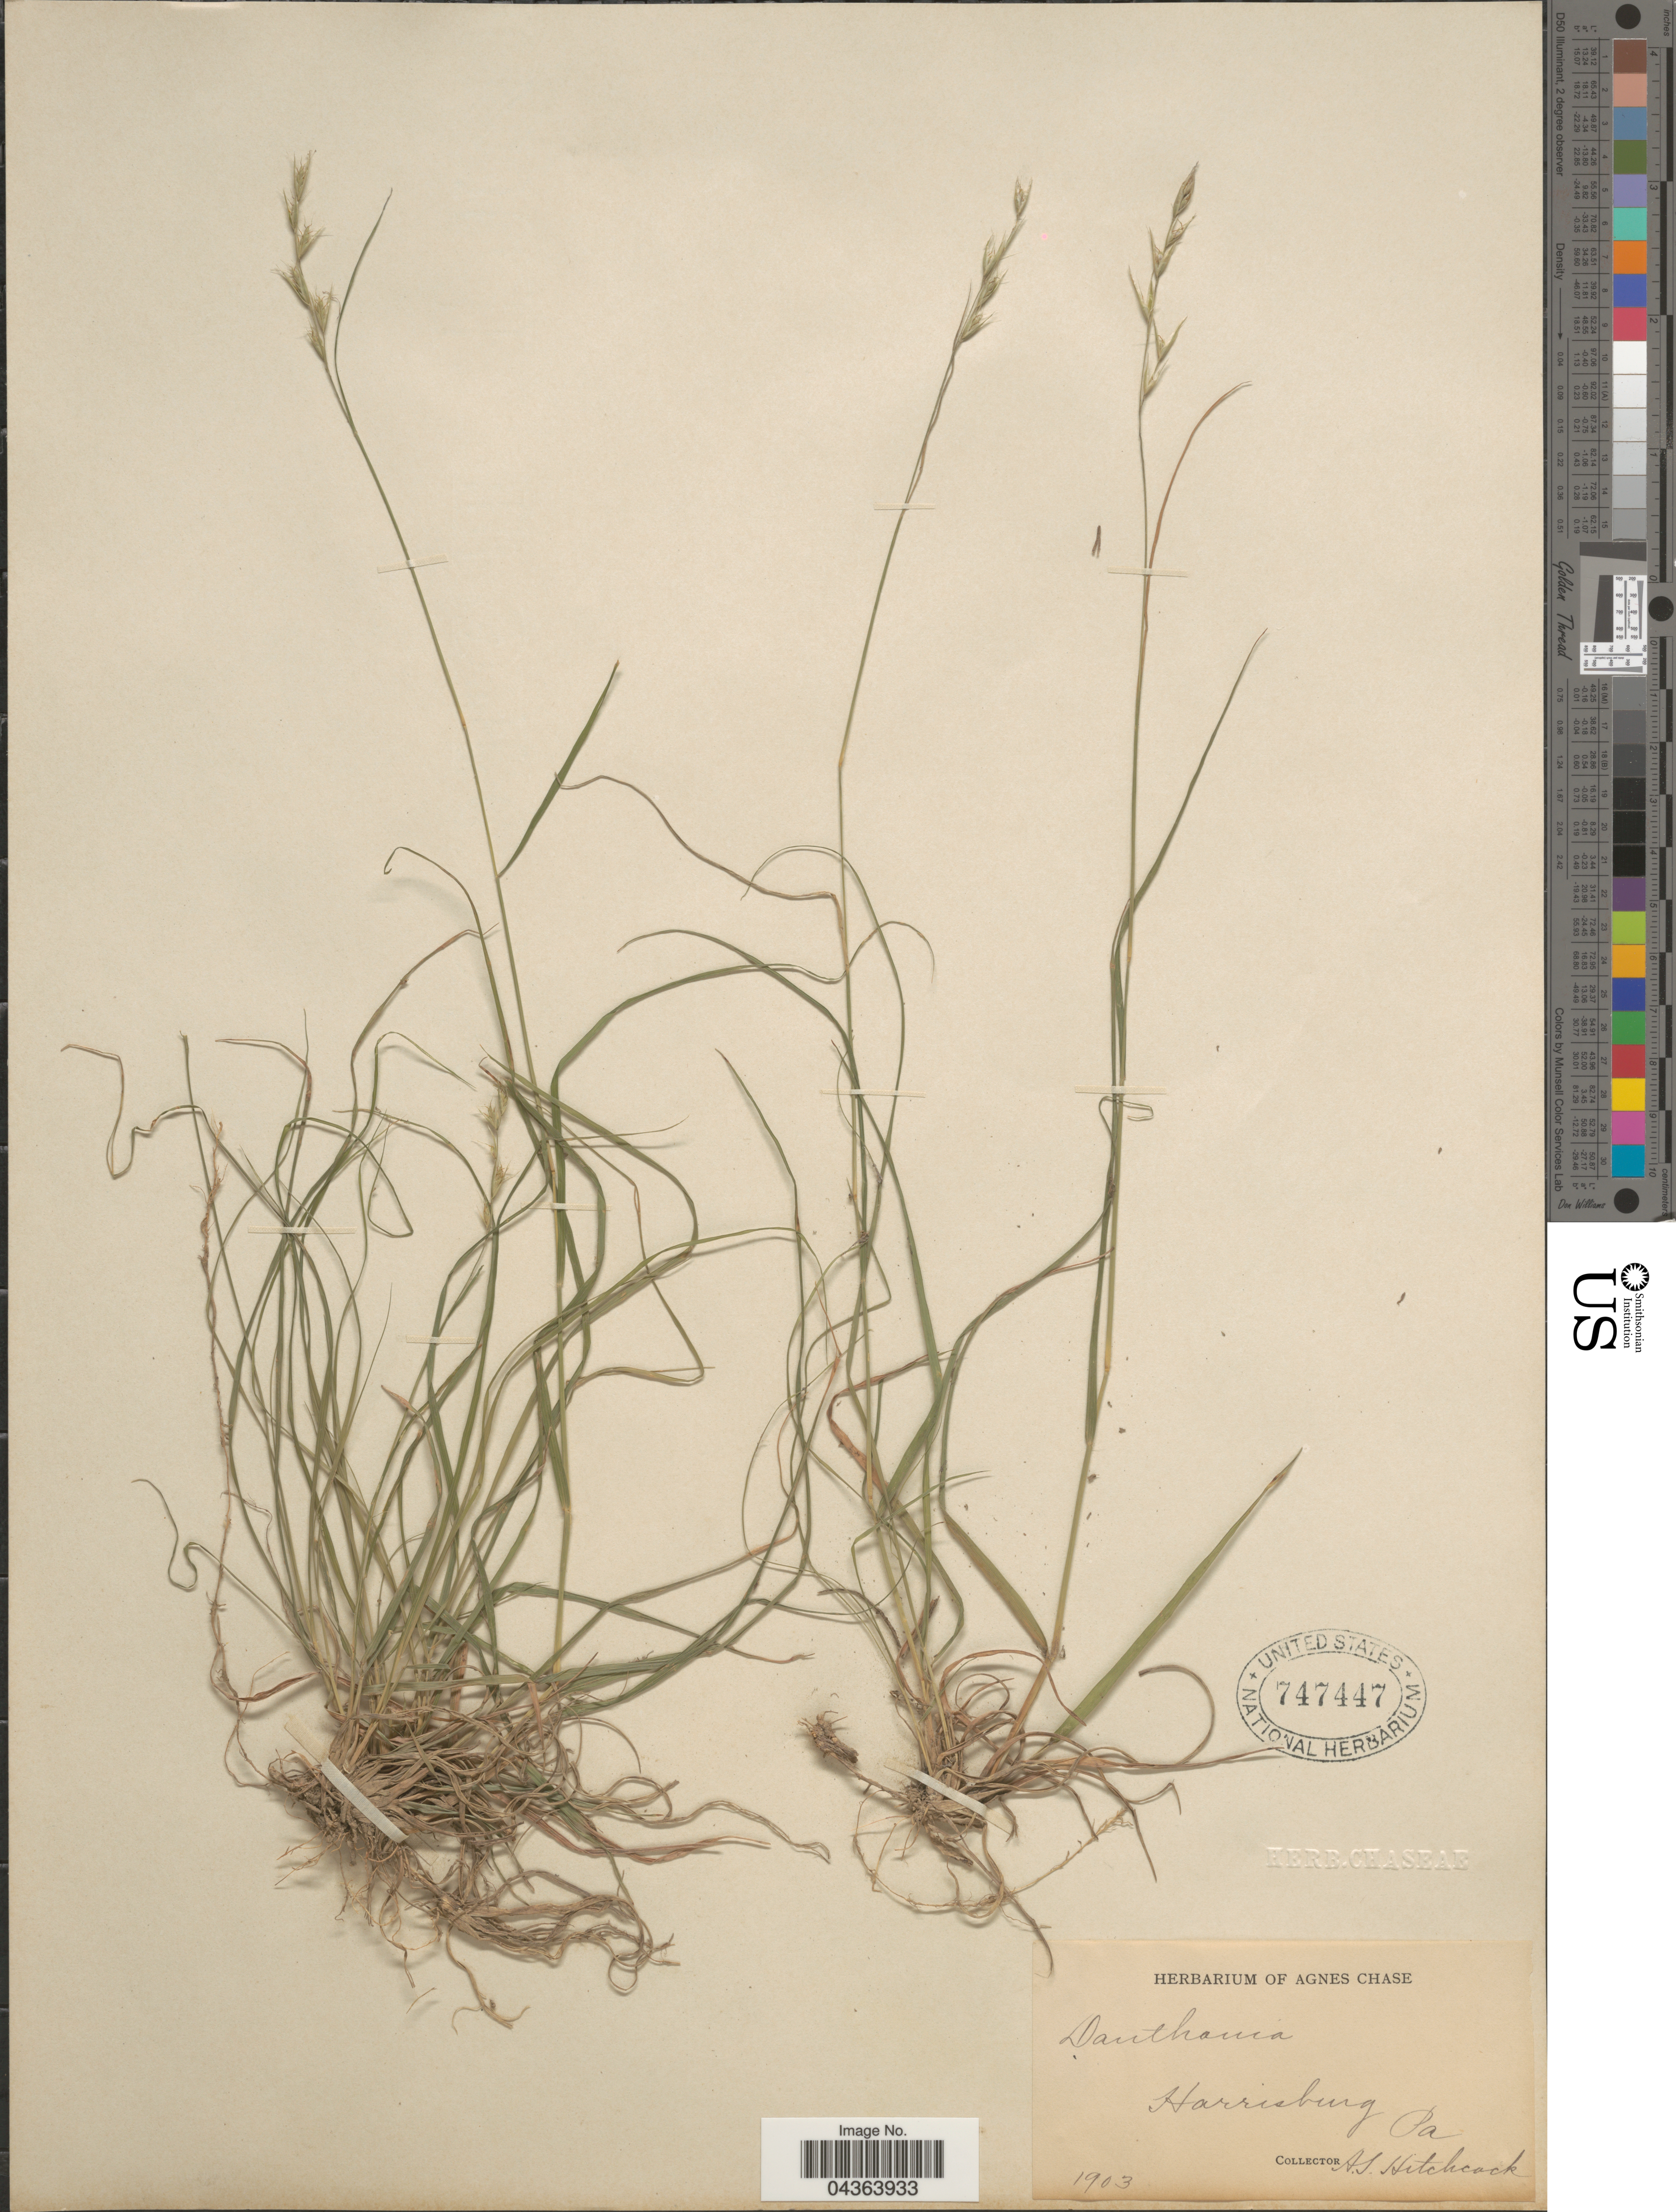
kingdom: Plantae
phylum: Tracheophyta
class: Liliopsida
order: Poales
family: Poaceae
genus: Danthonia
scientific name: Danthonia spicata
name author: (L.) P. Beauv. ex Roem. & Schult.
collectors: A. S. Hitchcock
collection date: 1903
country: United States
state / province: Pennsylvania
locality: Harrisburg.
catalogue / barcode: US 747447